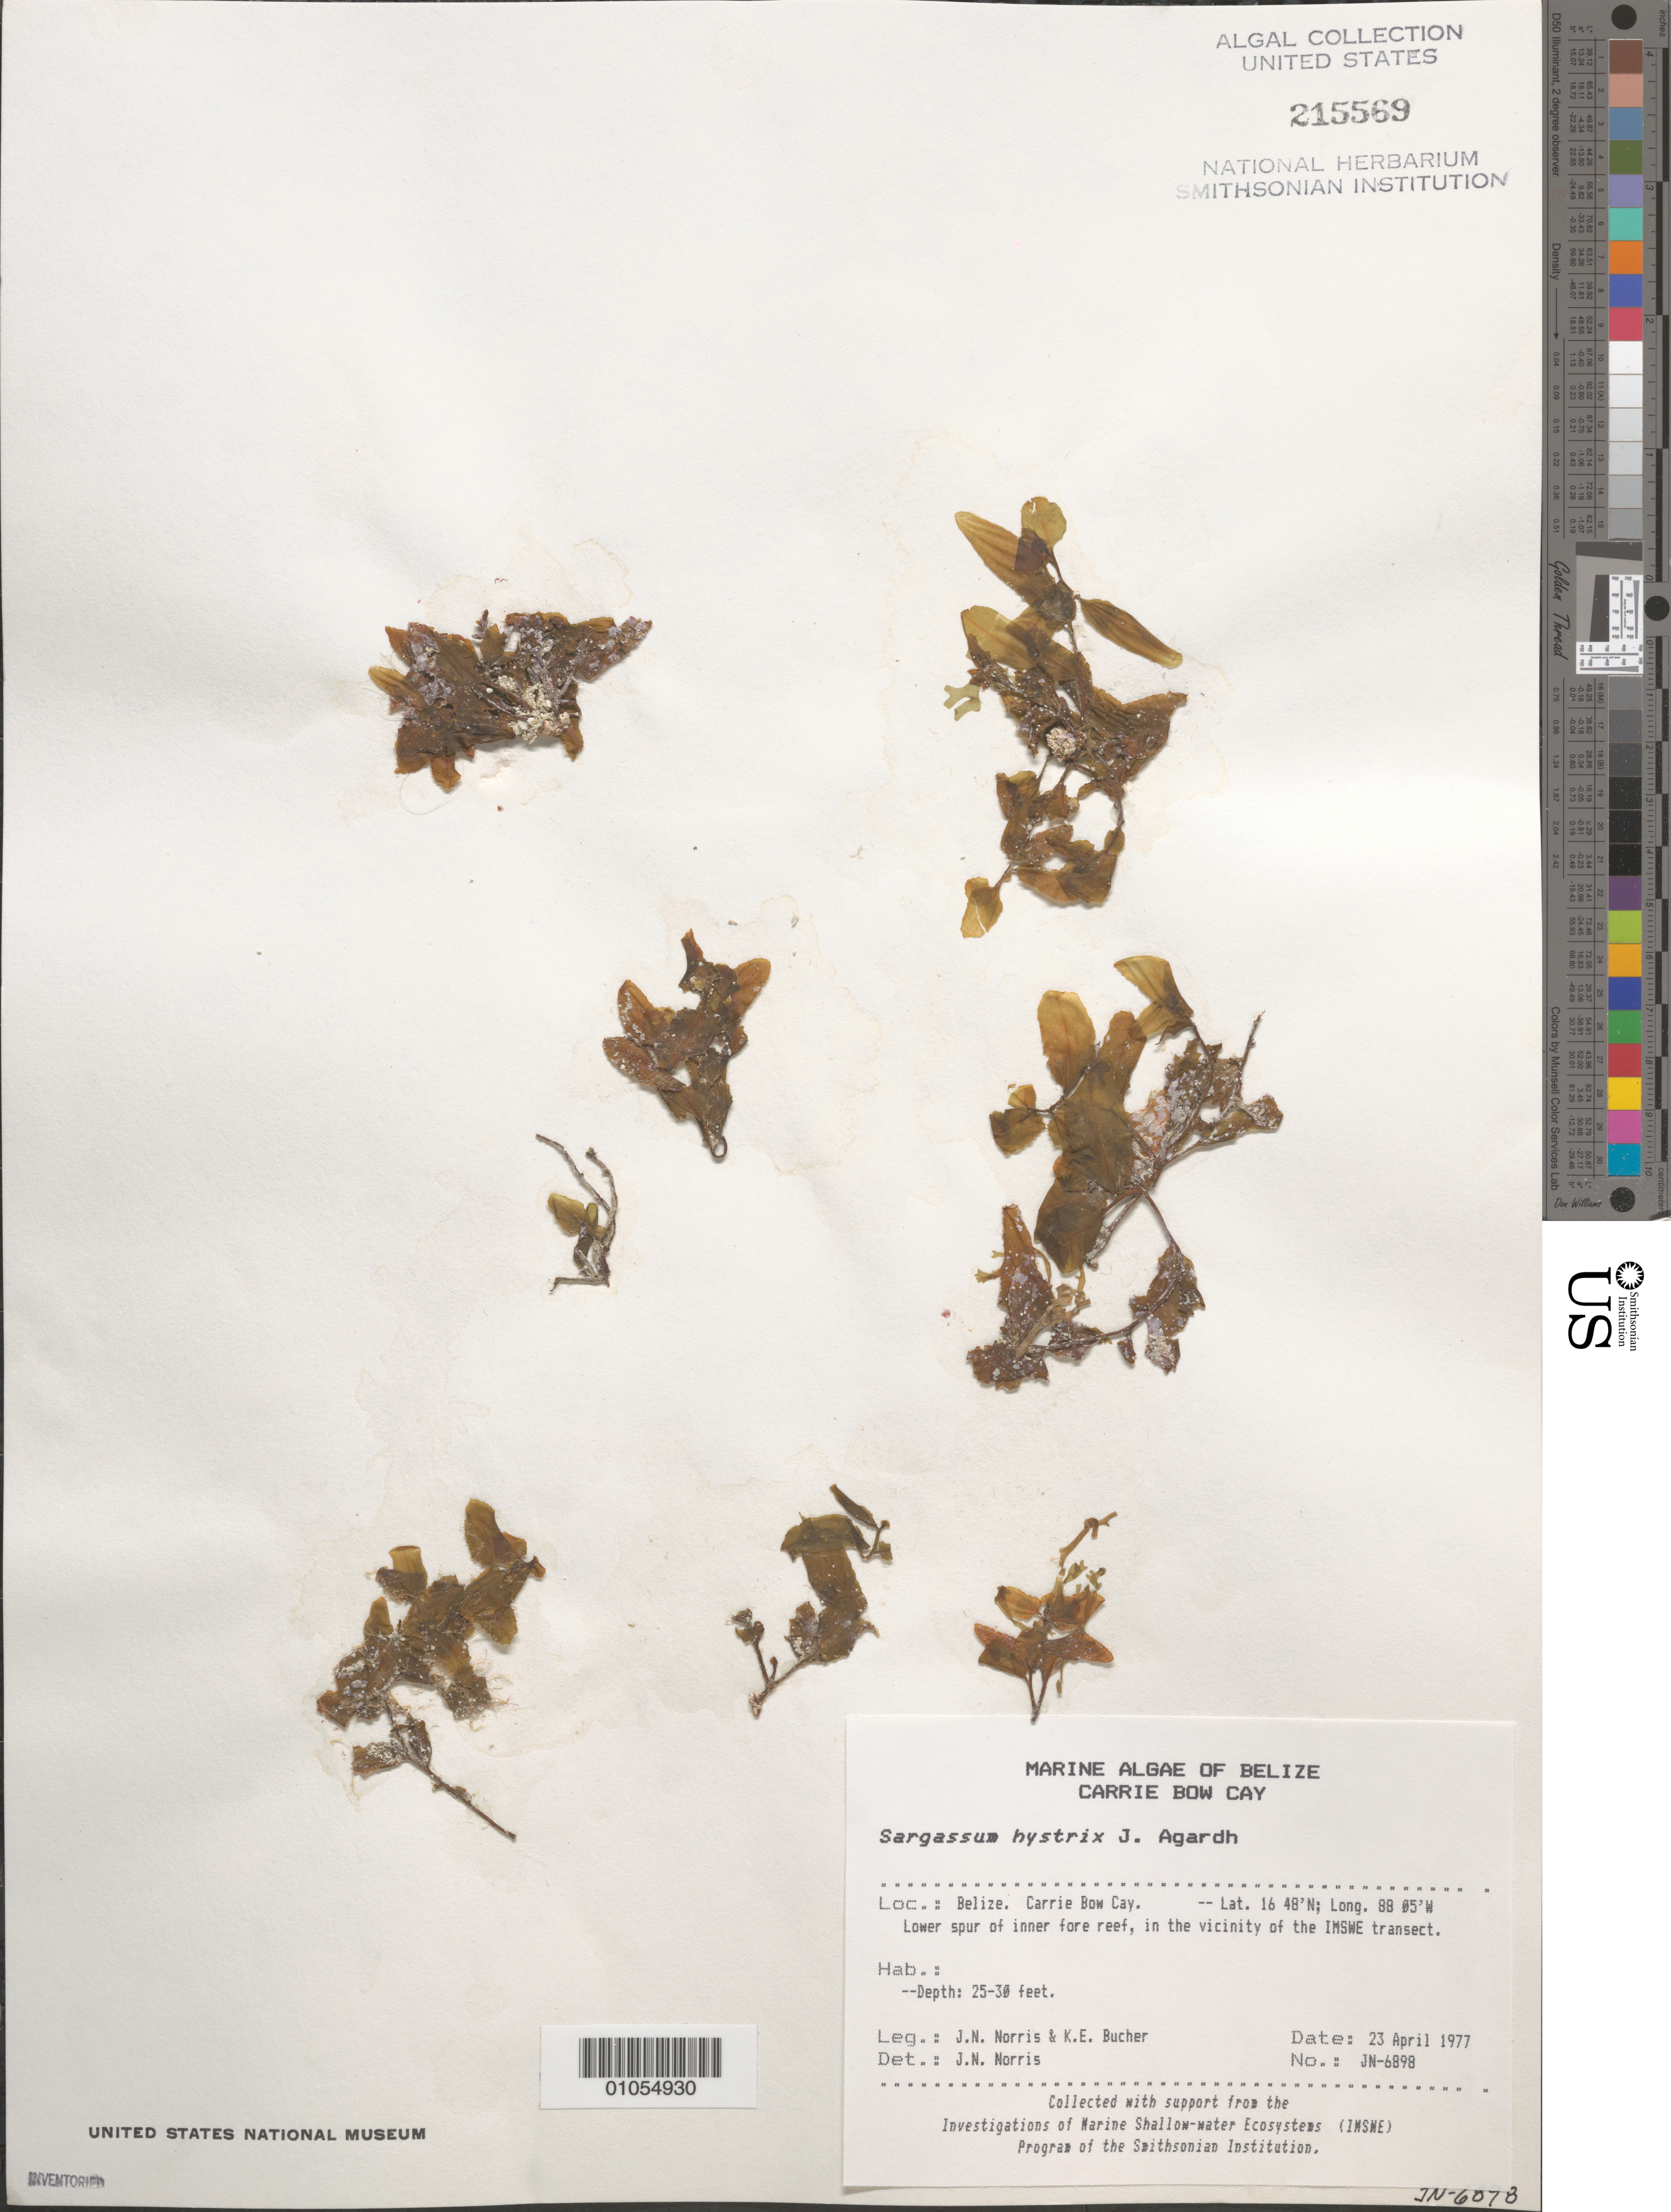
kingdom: Chromista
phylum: Ochrophyta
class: Phaeophyceae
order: Fucales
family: Sargassaceae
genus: Sargassum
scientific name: Sargassum hystrix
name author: J. Agardh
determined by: Norris, James N.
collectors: J. N. Norris & K. E. Bucher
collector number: JN-6898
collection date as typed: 23 Apr 1977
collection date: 1977-04-23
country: Belize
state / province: Stann Creek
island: Carrie Bow Cay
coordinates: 16 48'N, 88 05'W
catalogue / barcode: US 215569